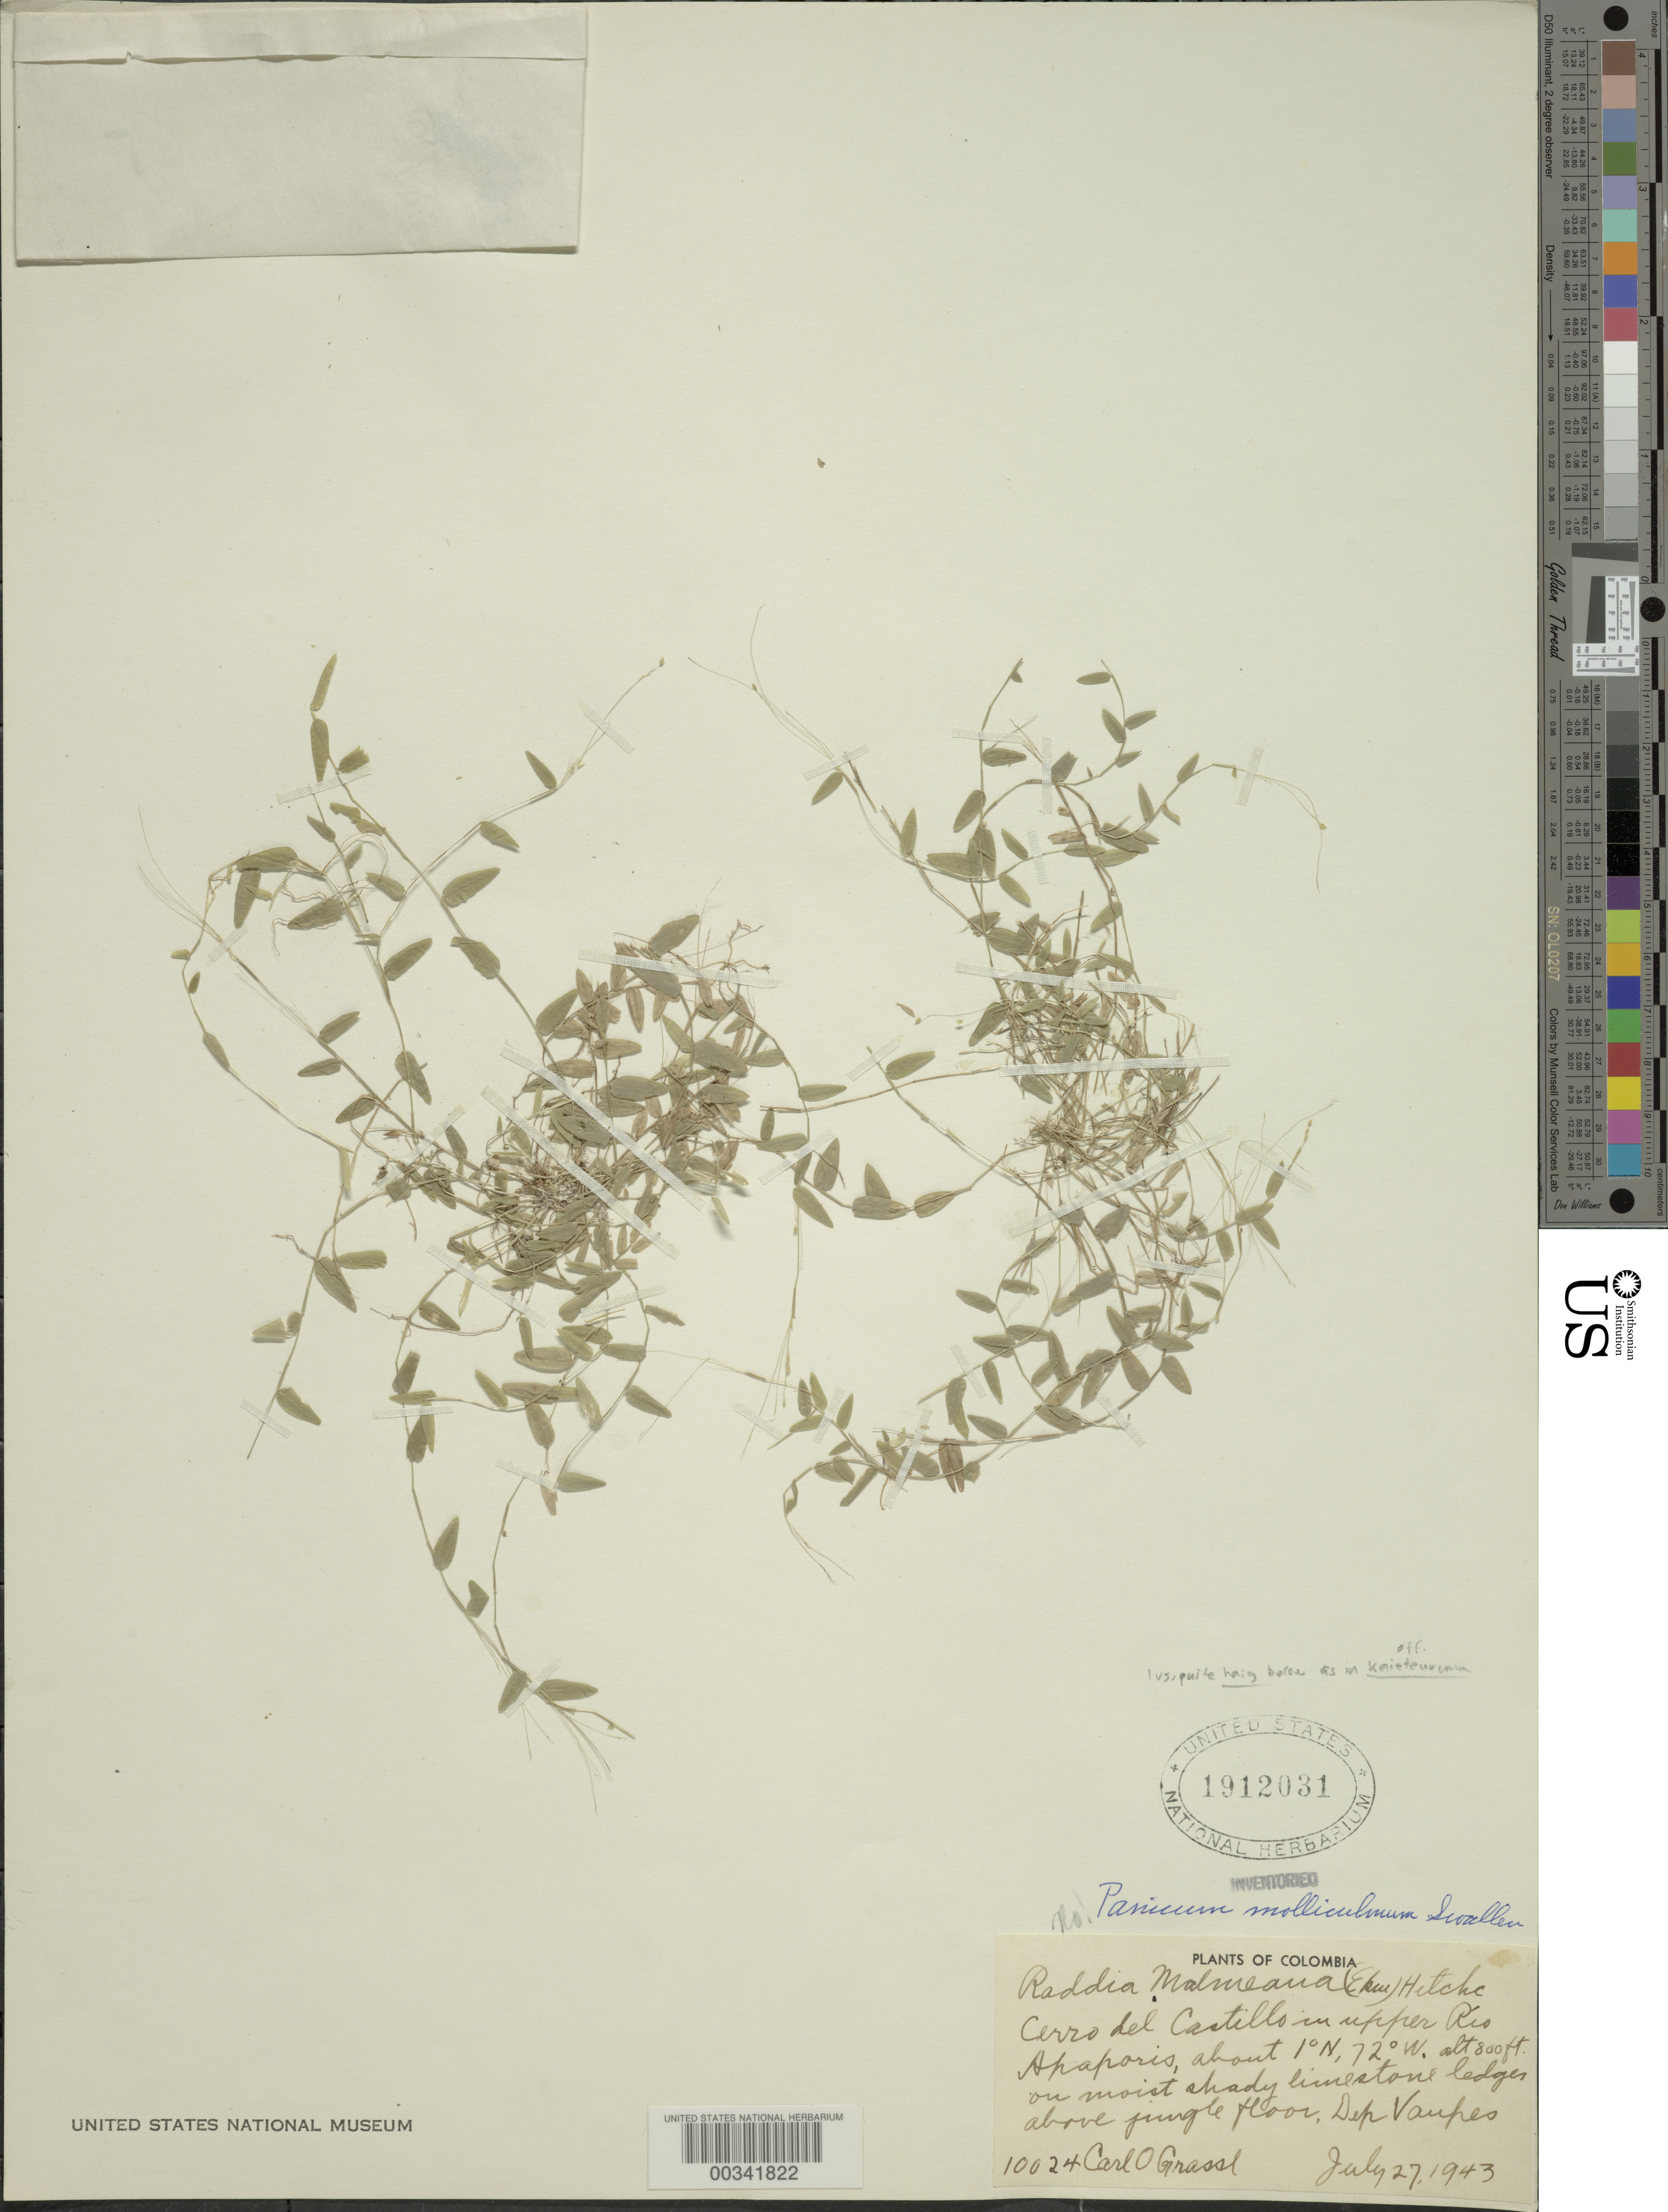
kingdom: Plantae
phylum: Tracheophyta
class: Liliopsida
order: Poales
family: Poaceae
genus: Raddiella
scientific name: Raddiella molliculma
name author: (Swallen) C. E. Calderón & Soderstr.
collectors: C. Grassl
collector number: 10024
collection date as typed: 27 Jul 1943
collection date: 1943-07-27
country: Colombia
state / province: Vaupés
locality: Cerro del castillo in upper Rio Apaporis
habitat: On moist shady limestone ledges above jungle floor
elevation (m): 244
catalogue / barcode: US 1912031